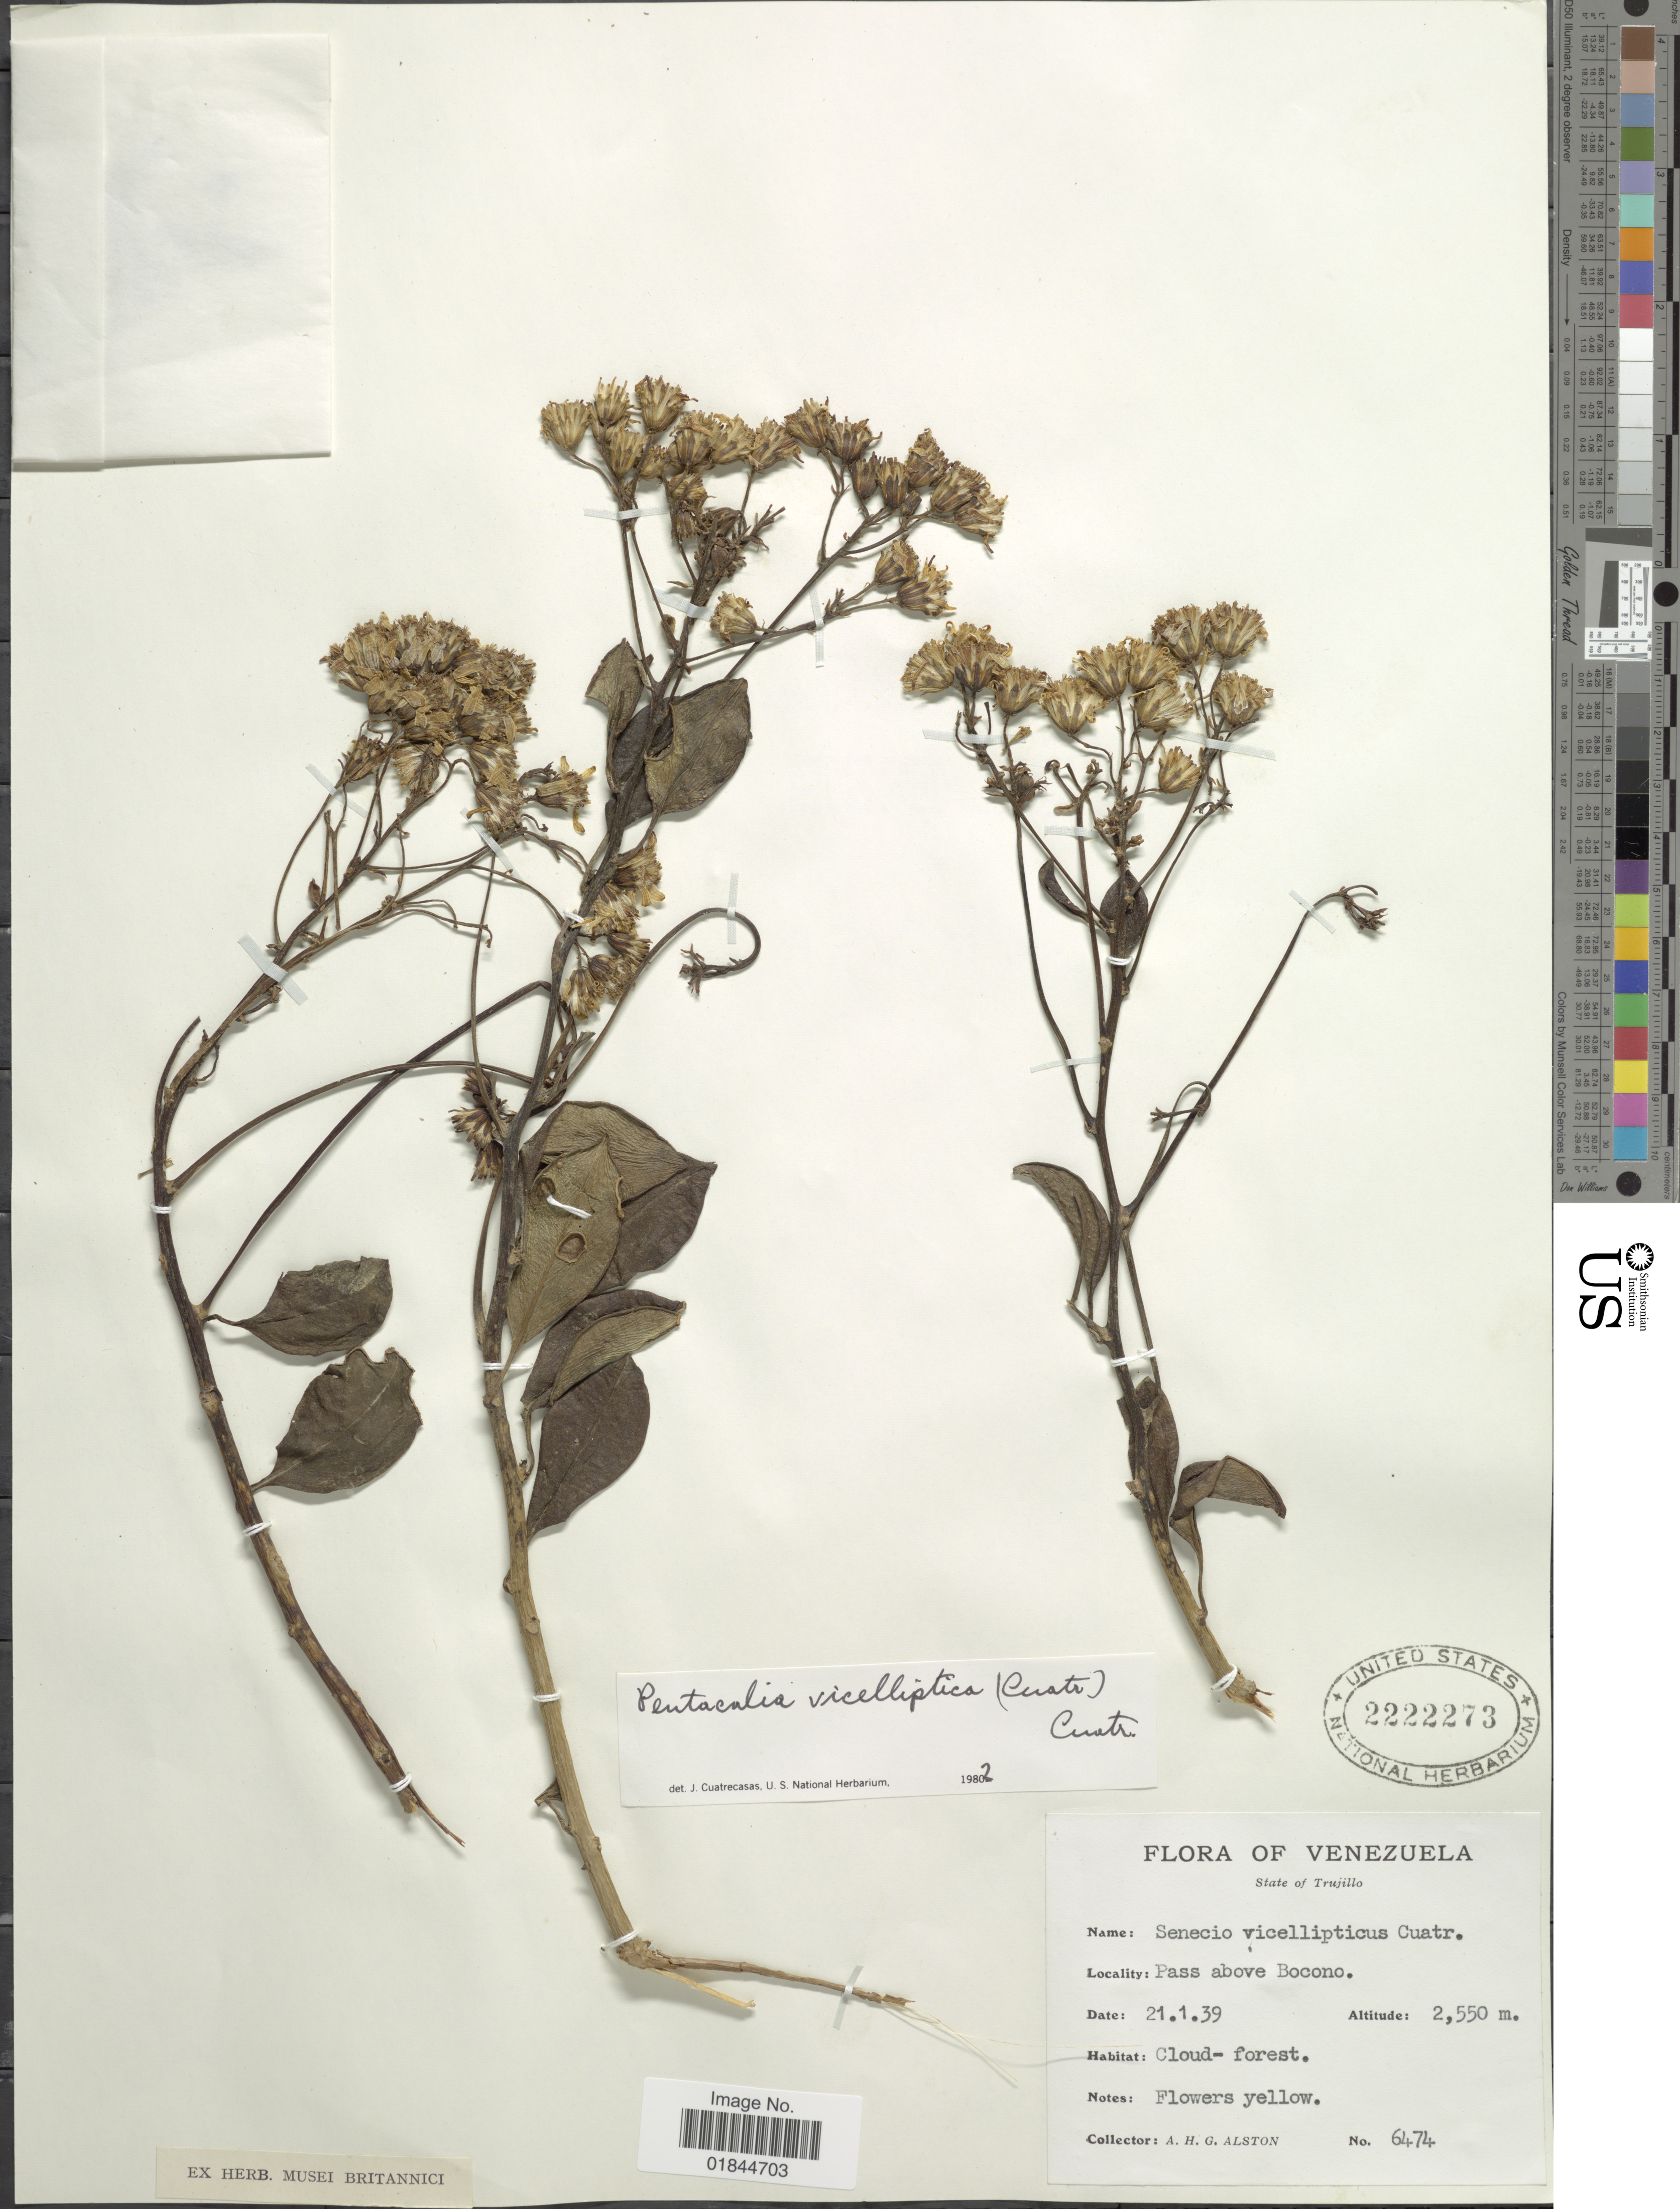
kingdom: Plantae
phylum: Tracheophyta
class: Magnoliopsida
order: Asterales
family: Asteraceae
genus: Pentacalia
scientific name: Pentacalia vicelliptica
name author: (Cuatrec.) Cuatrec.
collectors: A. H. Alston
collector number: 6474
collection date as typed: Transcribed d/m/y: 21/1/39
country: Venezuela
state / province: Trujillo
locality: Pass above Bocono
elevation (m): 2550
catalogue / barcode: US 2222273